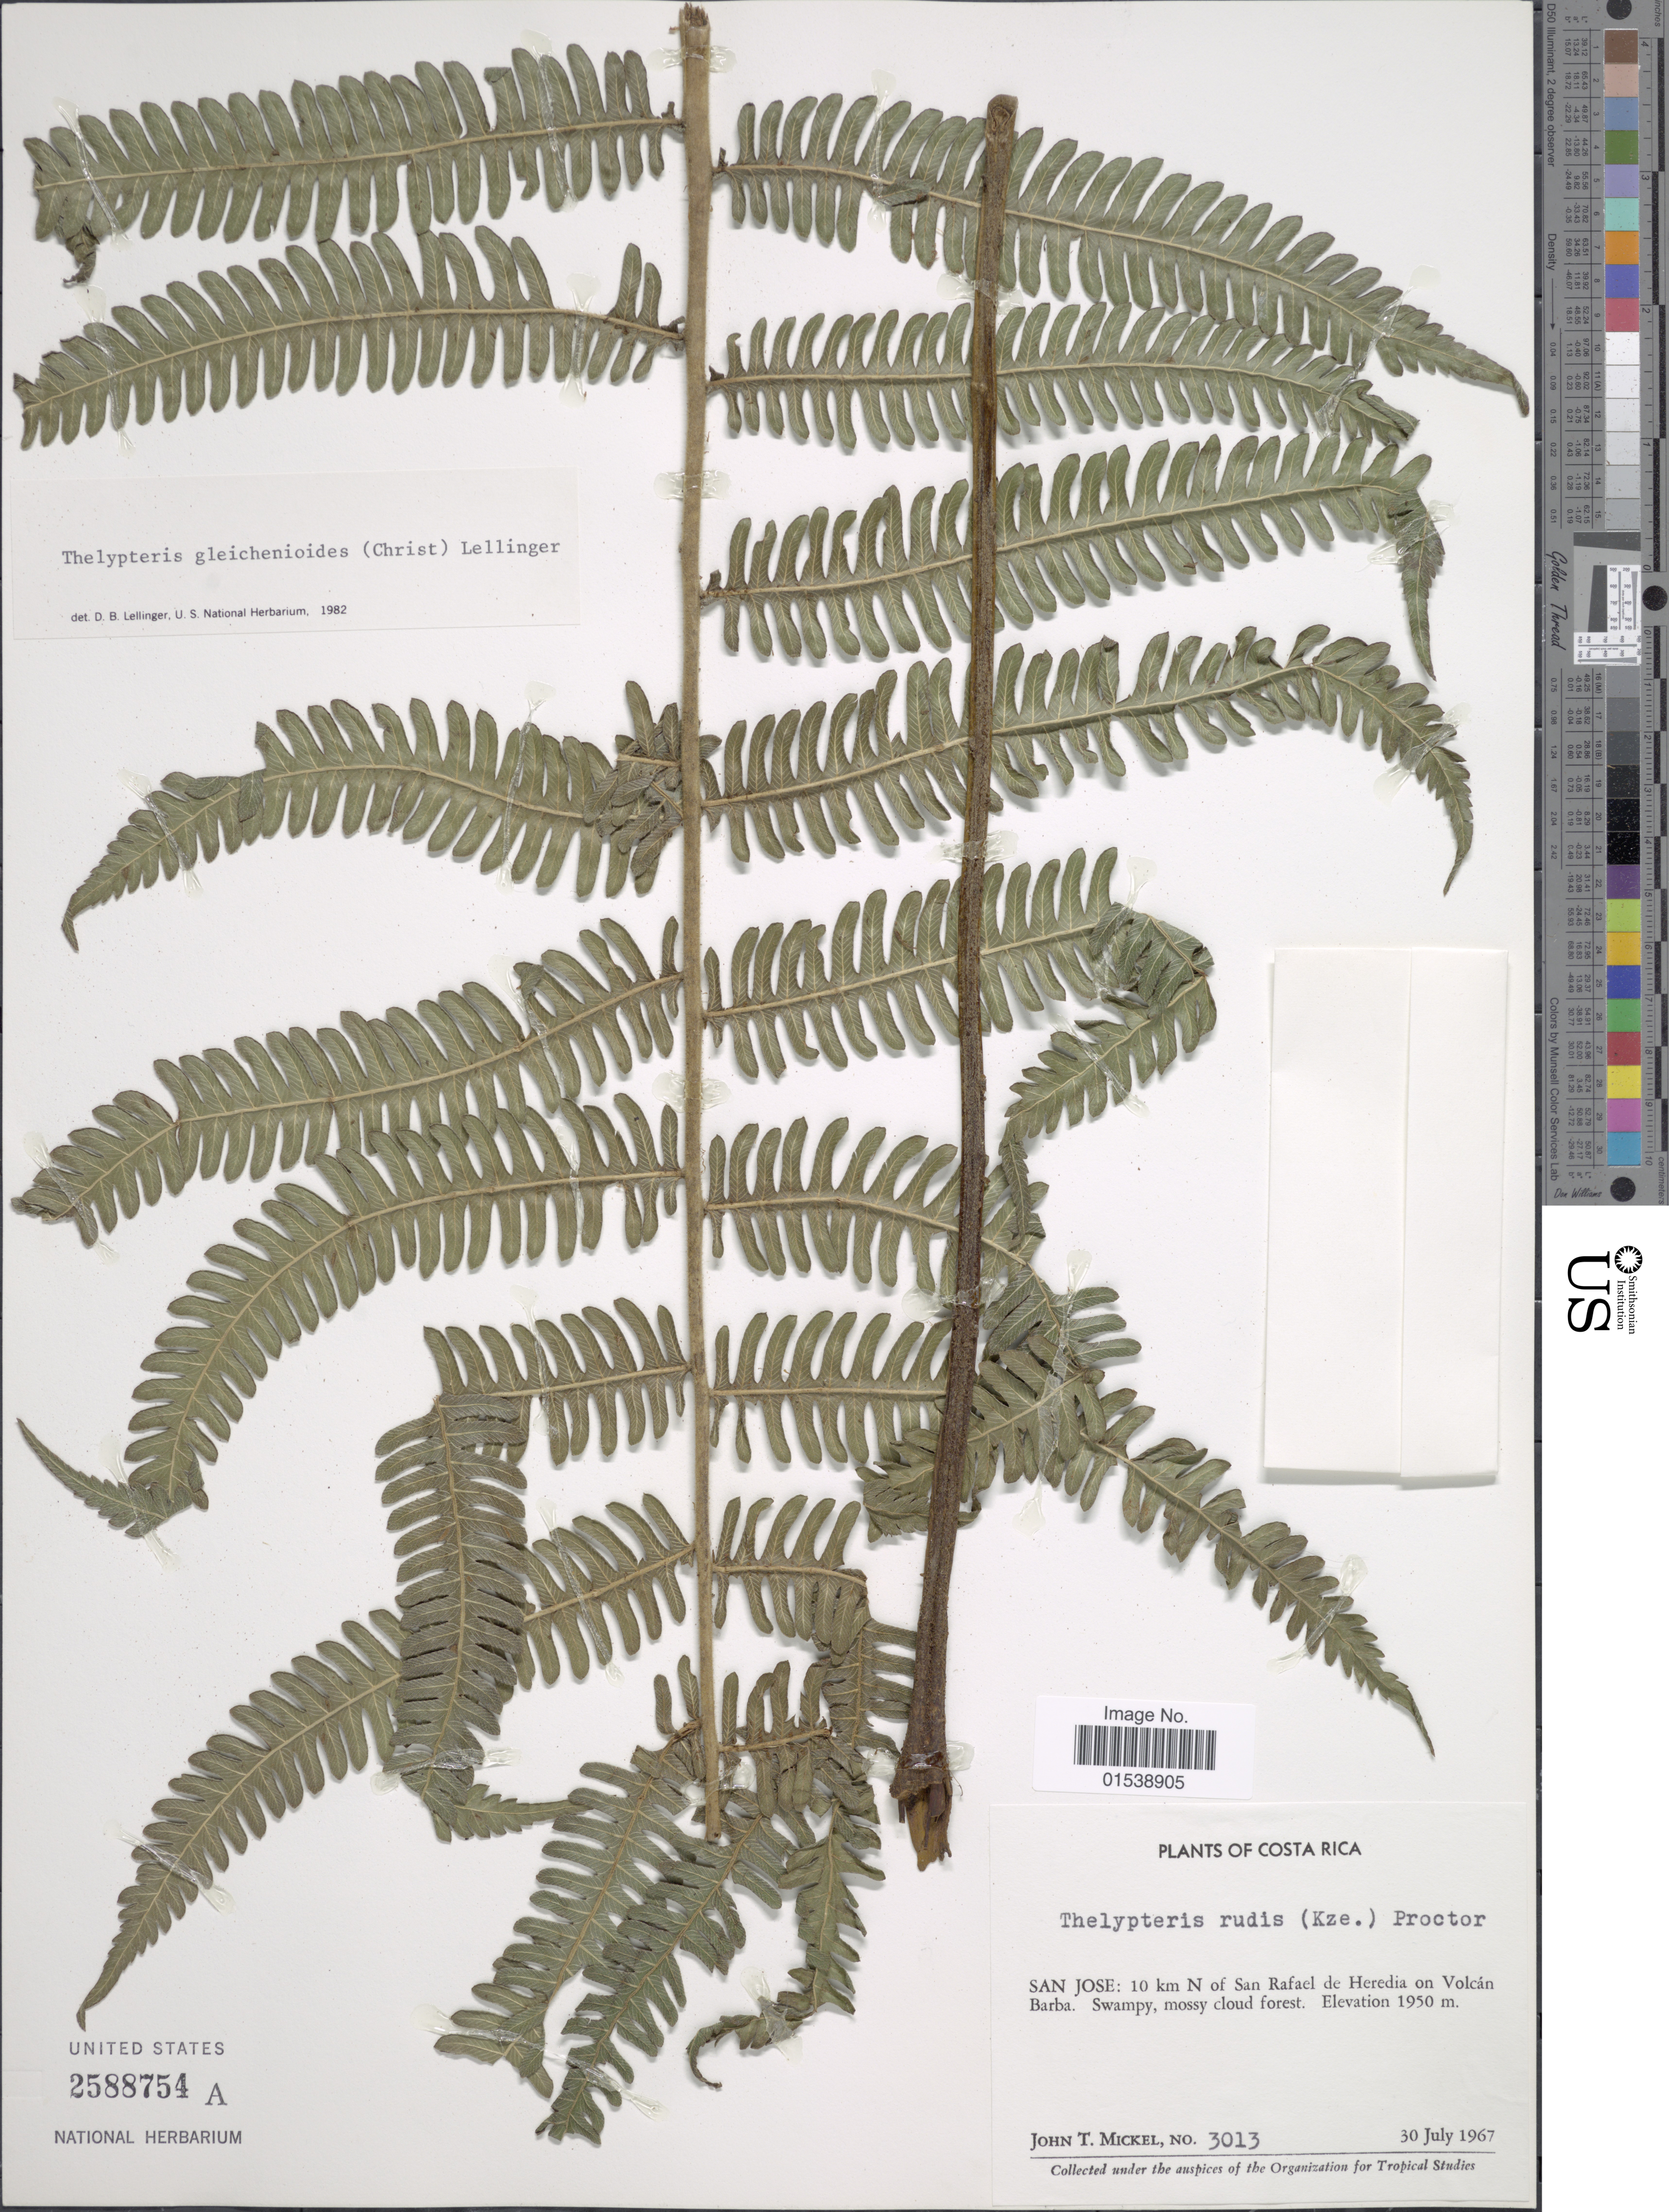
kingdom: Plantae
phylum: Tracheophyta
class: Polypodiopsida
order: Polypodiales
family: Thelypteridaceae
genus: Amauropelta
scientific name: Amauropelta rudis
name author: (Kunze) Pic. Serm.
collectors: J. T. Mickel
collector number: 3013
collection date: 1967-07-30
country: Costa Rica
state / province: San José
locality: San Jose: 10 km N of San Rafael de Heredia on Volcan Barba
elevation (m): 1950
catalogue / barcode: US 2588754A